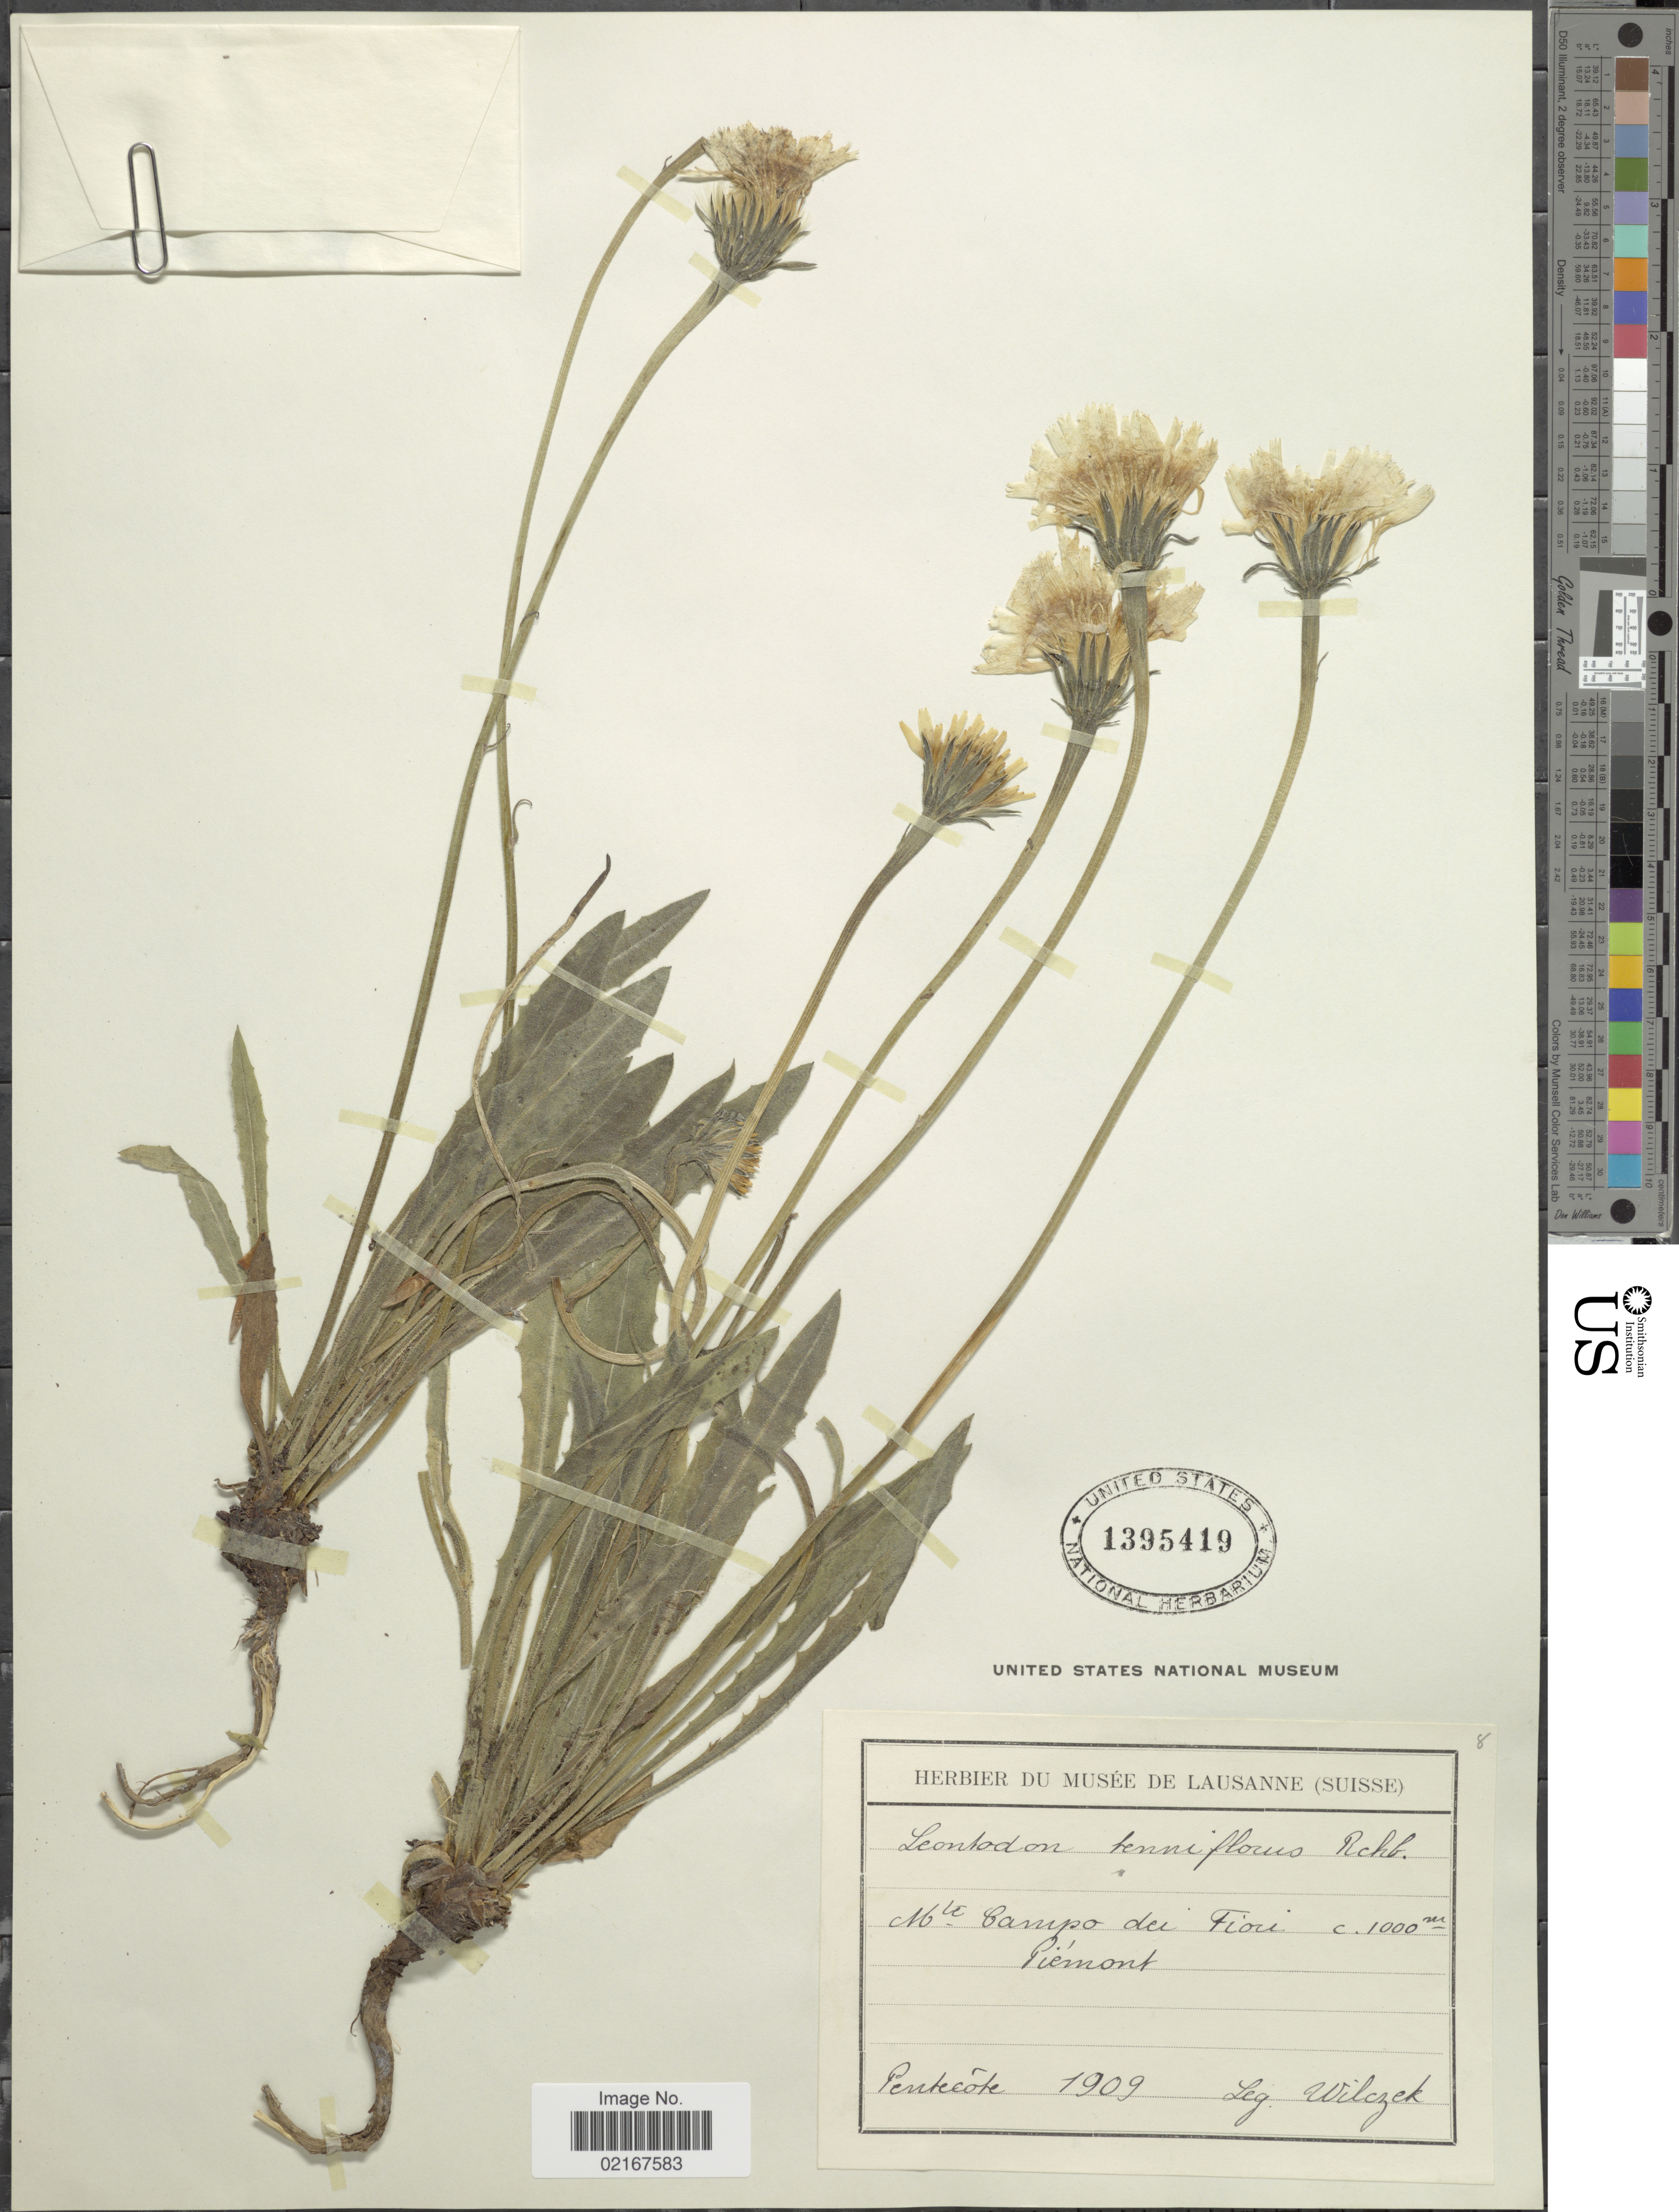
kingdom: Plantae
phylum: Tracheophyta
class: Magnoliopsida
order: Asterales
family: Asteraceae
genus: Leontodon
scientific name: Leontodon tenuiflorus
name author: (Gaudin) Rchb.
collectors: Wilczek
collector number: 8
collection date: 1909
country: Italy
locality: Mte Campo dei Fiori, Piemont, Pentecote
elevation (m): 1000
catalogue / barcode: US 1395419